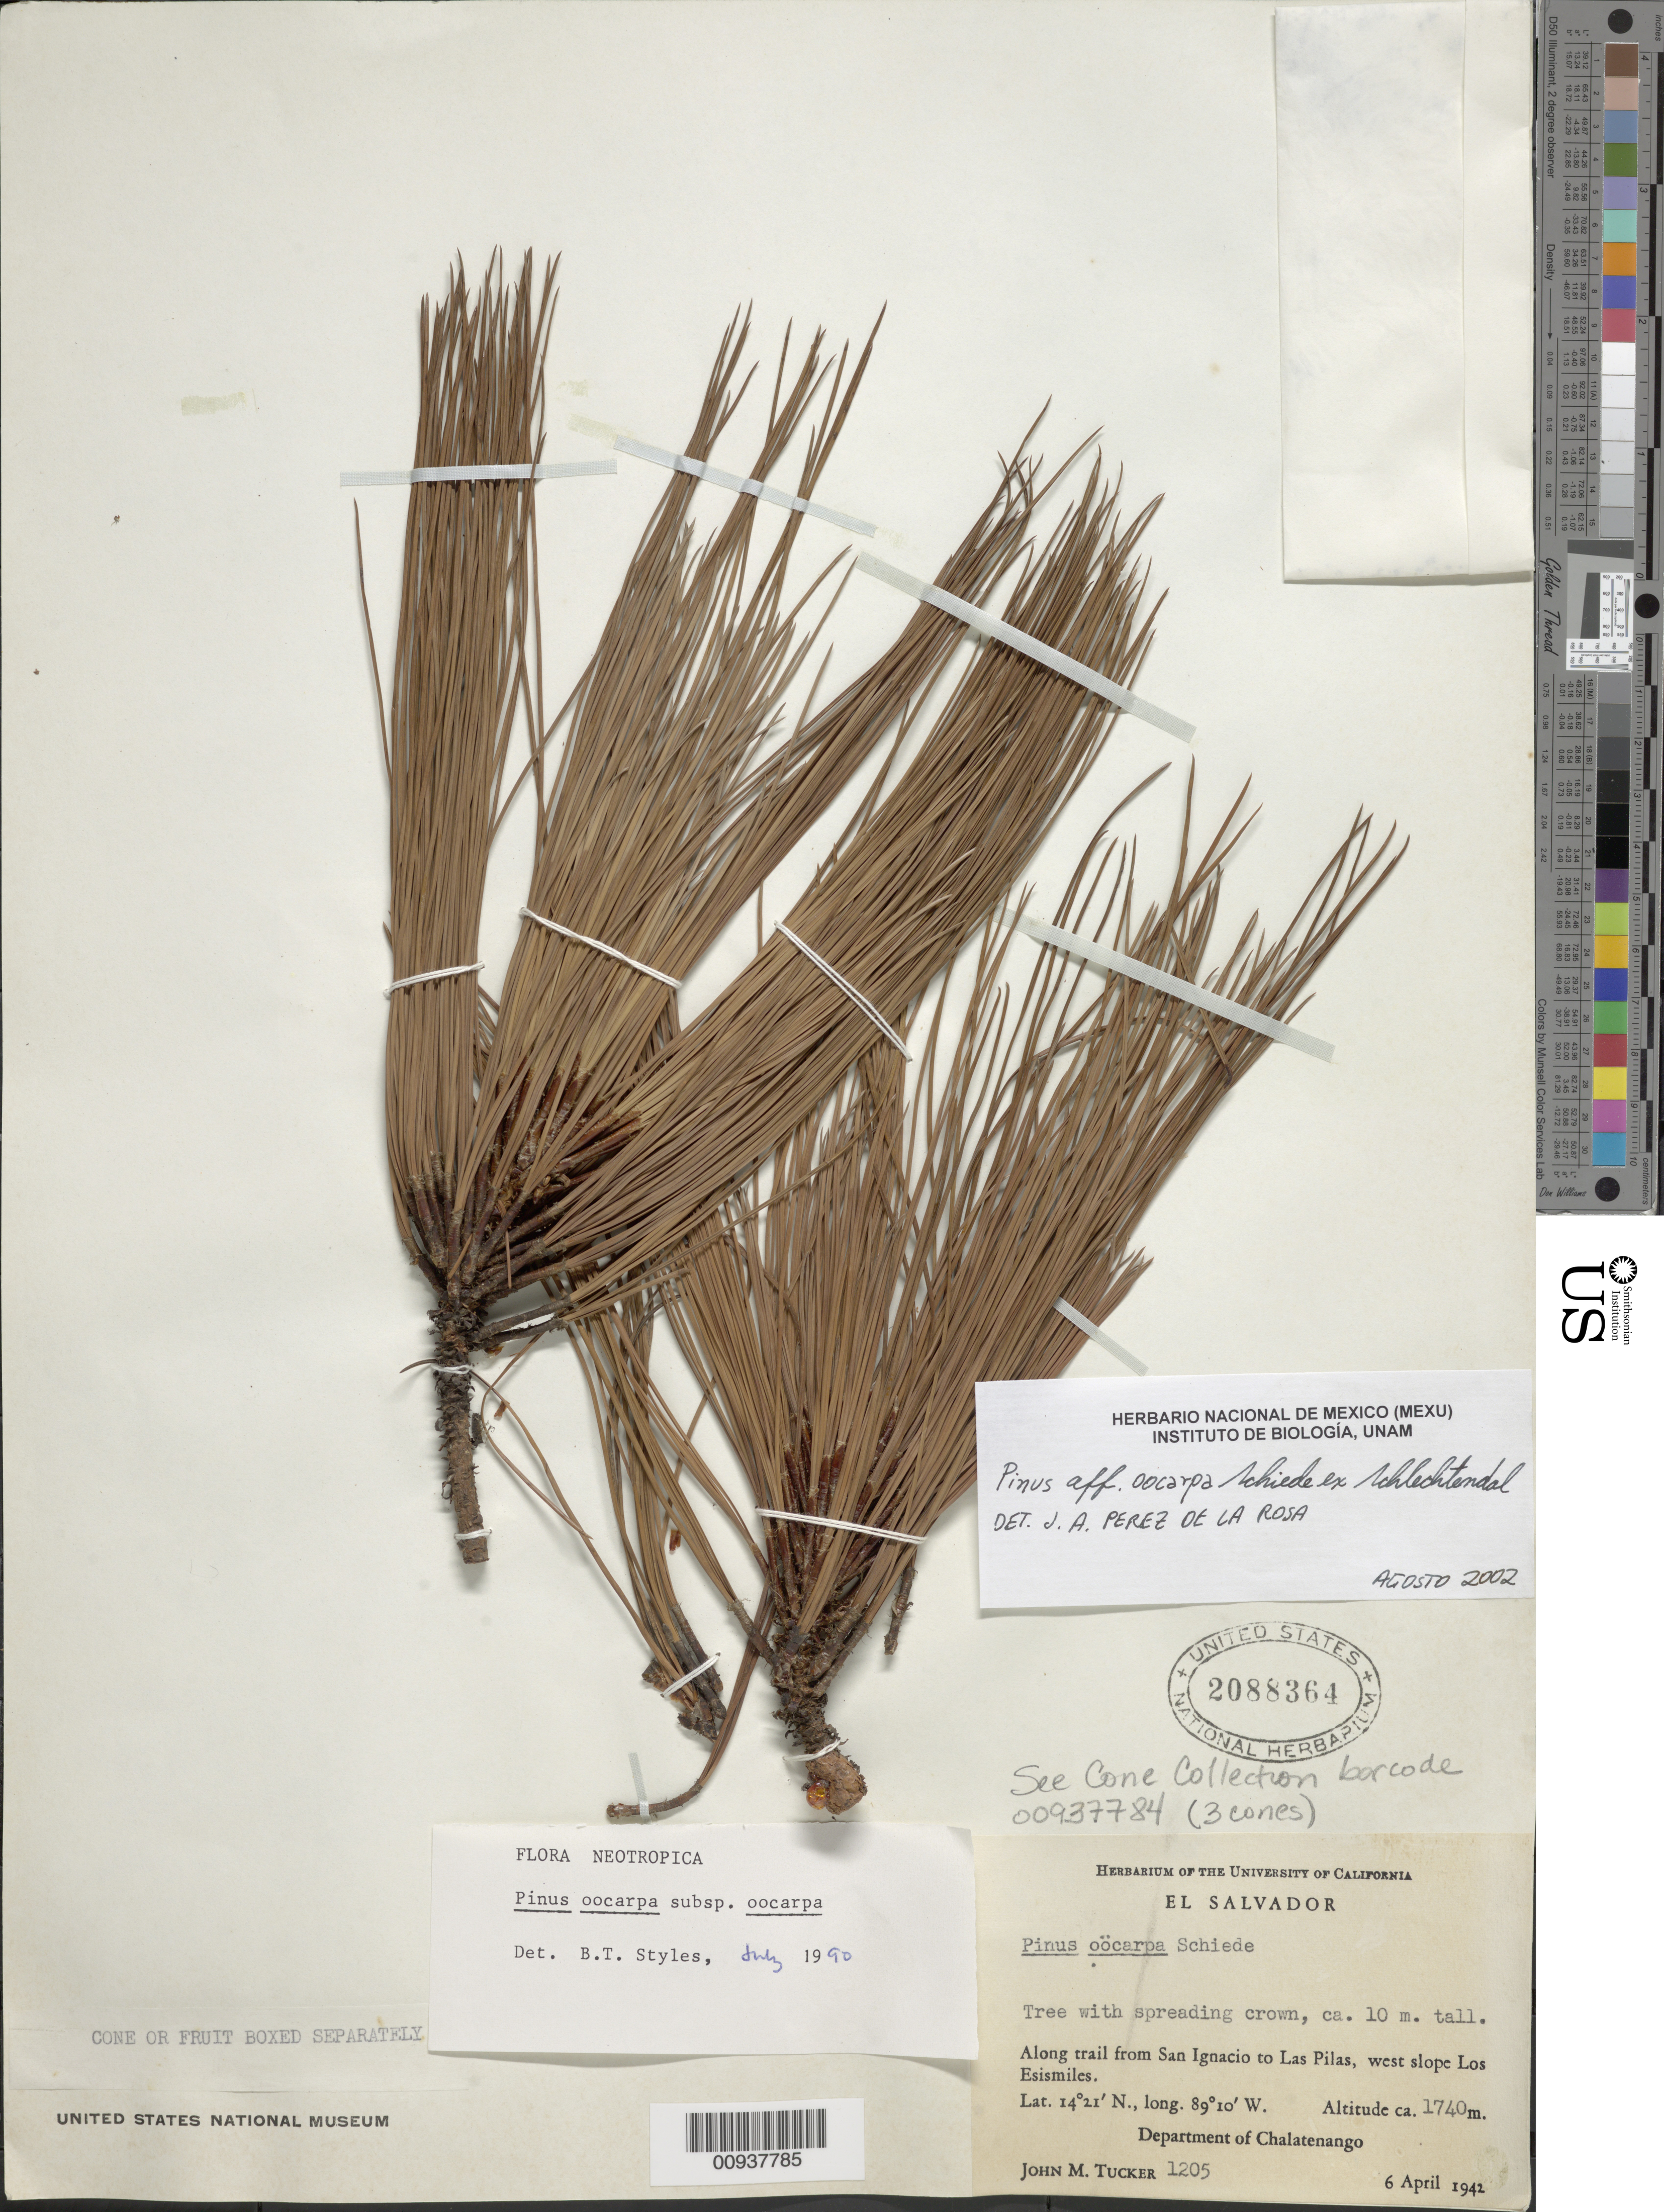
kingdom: Plantae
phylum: Tracheophyta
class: Pinopsida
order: Pinales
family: Pinaceae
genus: Pinus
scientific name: Pinus oocarpa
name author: Schiede ex Schltdl.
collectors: J. M. Tucker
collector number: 1205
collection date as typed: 06 Apr 1942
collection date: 1942-04-06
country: El Salvador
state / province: Chalatenango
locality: Along trail from San Ignacio to Las Pilas, west slope Los Esismiles.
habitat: Along trail, west slope.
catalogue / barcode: US 2088364